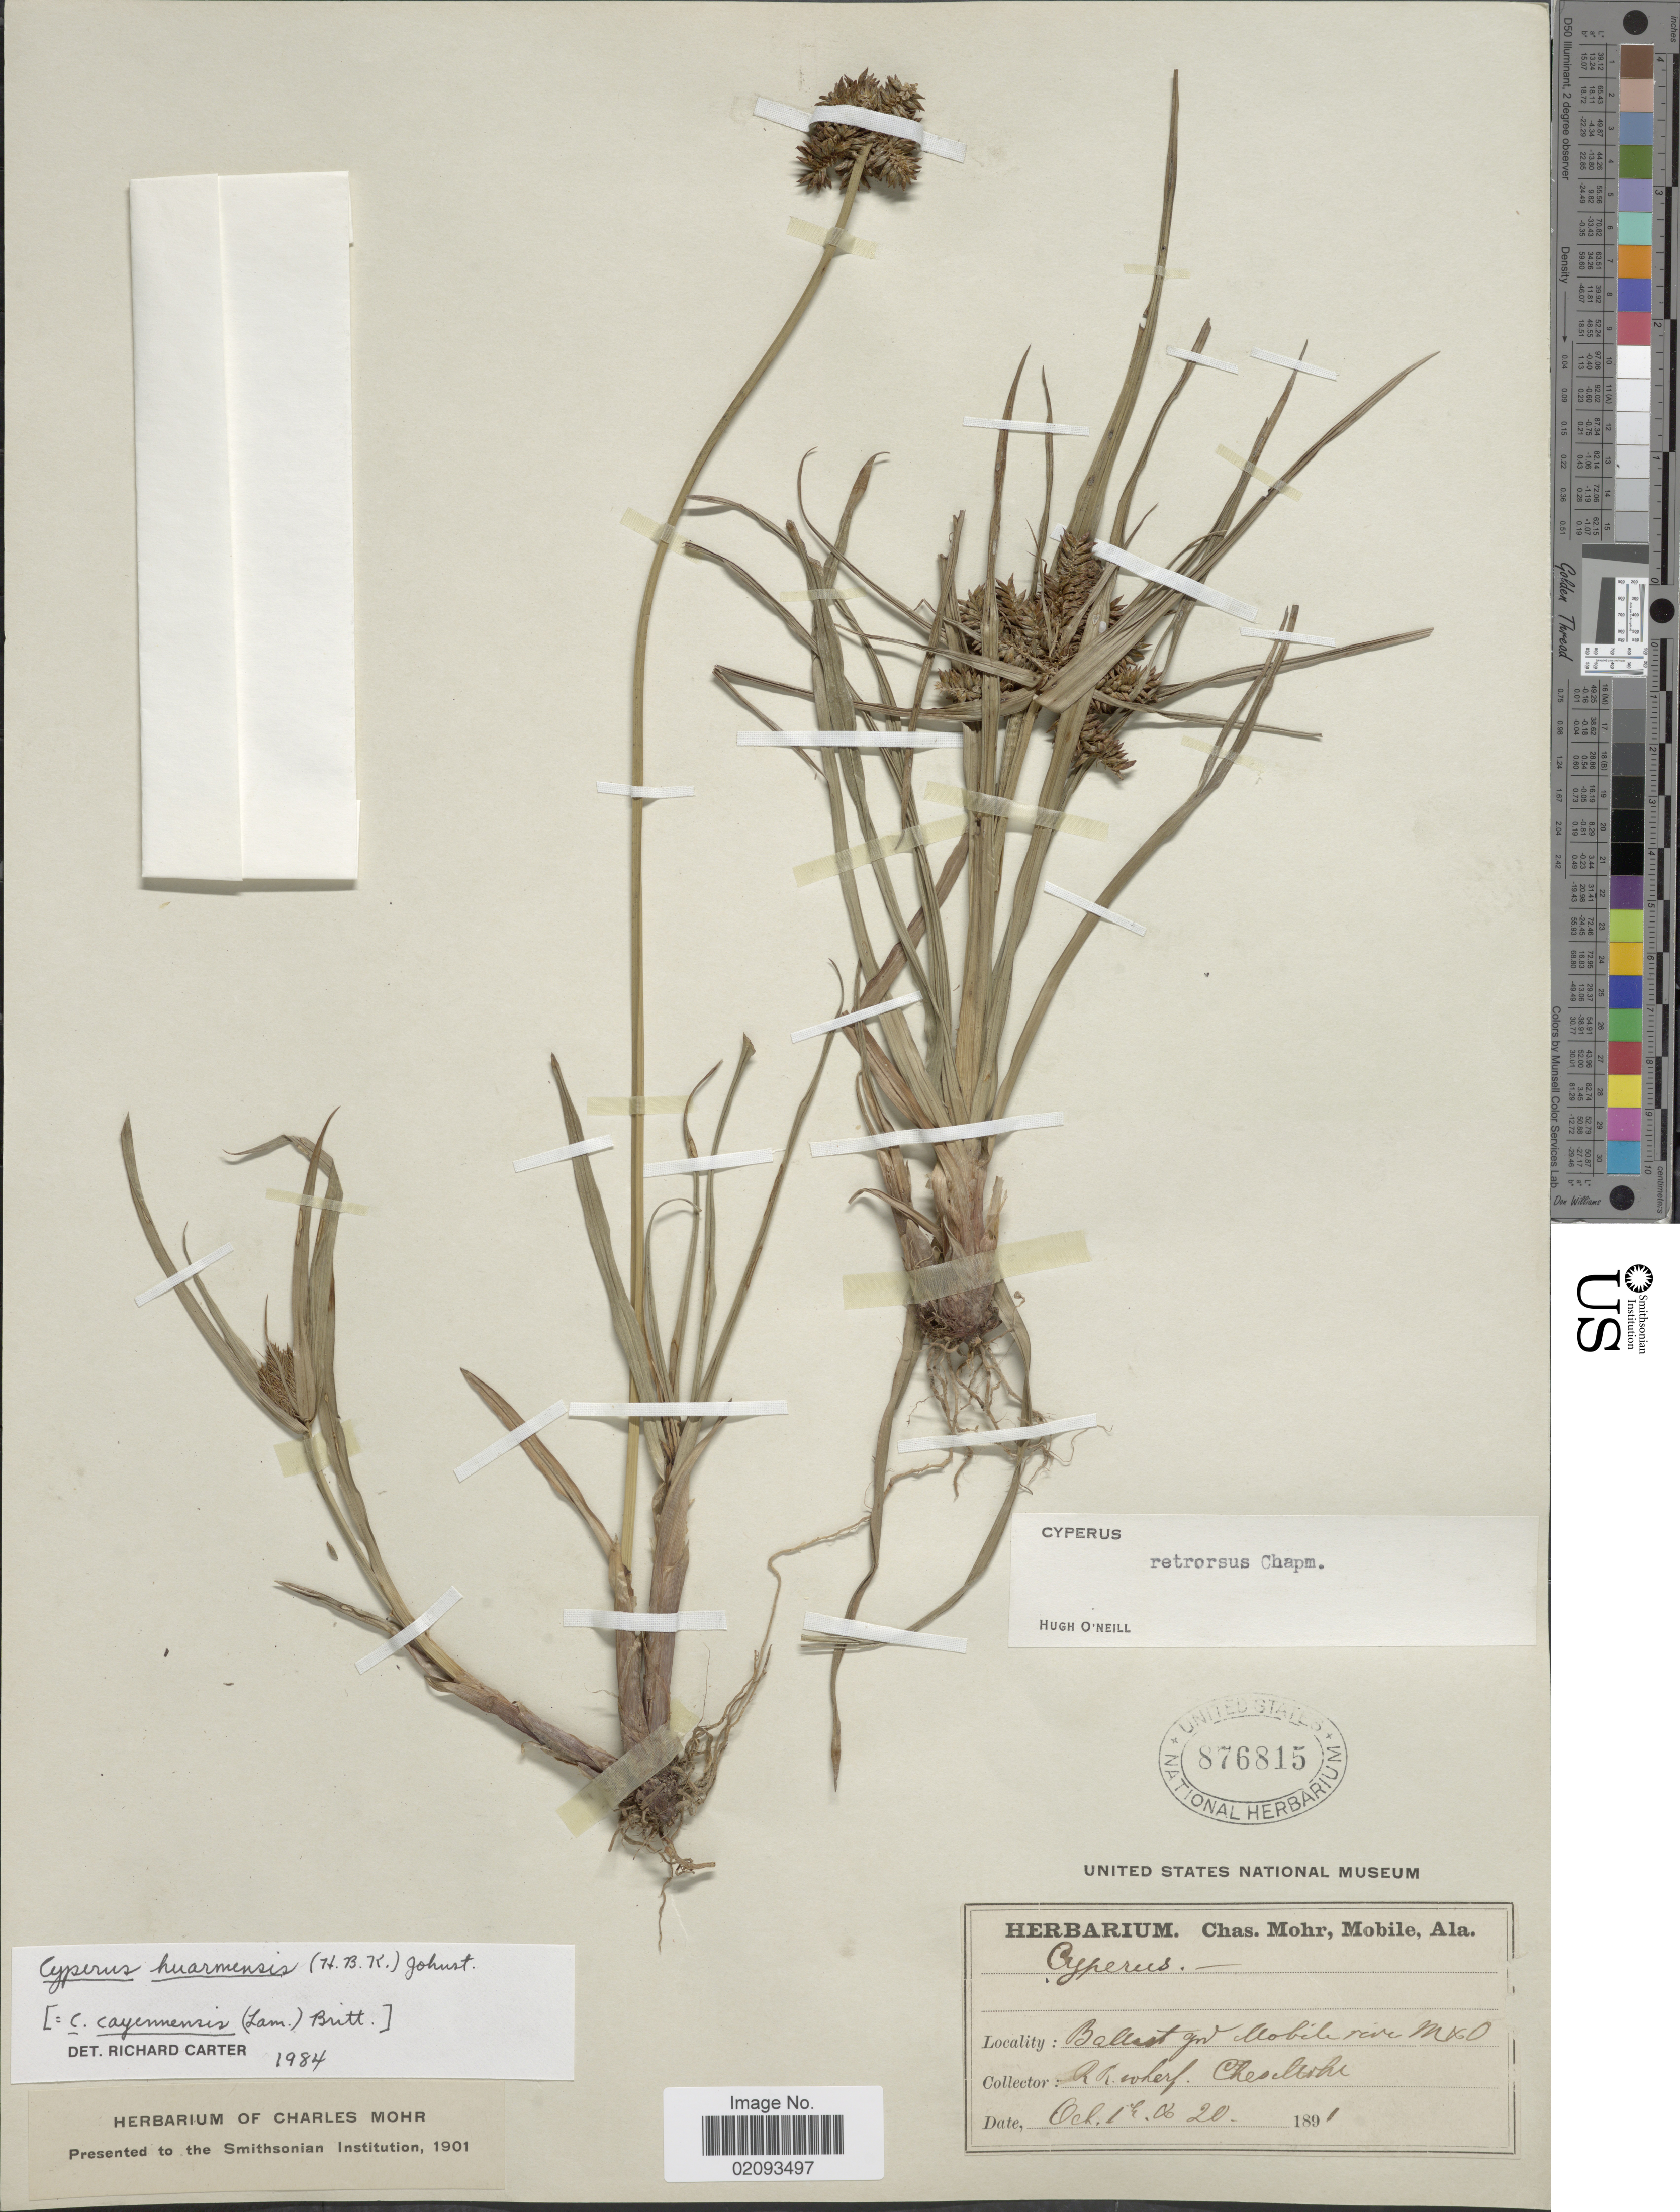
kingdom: Plantae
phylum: Tracheophyta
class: Liliopsida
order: Poales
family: Cyperaceae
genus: Cyperus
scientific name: Cyperus aggregatus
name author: (Willd.) Endl.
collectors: Mohr, C. T. (herbarium)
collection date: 1891-10-01/1891-10-20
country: United States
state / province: Alabama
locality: Mobile River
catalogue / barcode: US 876815